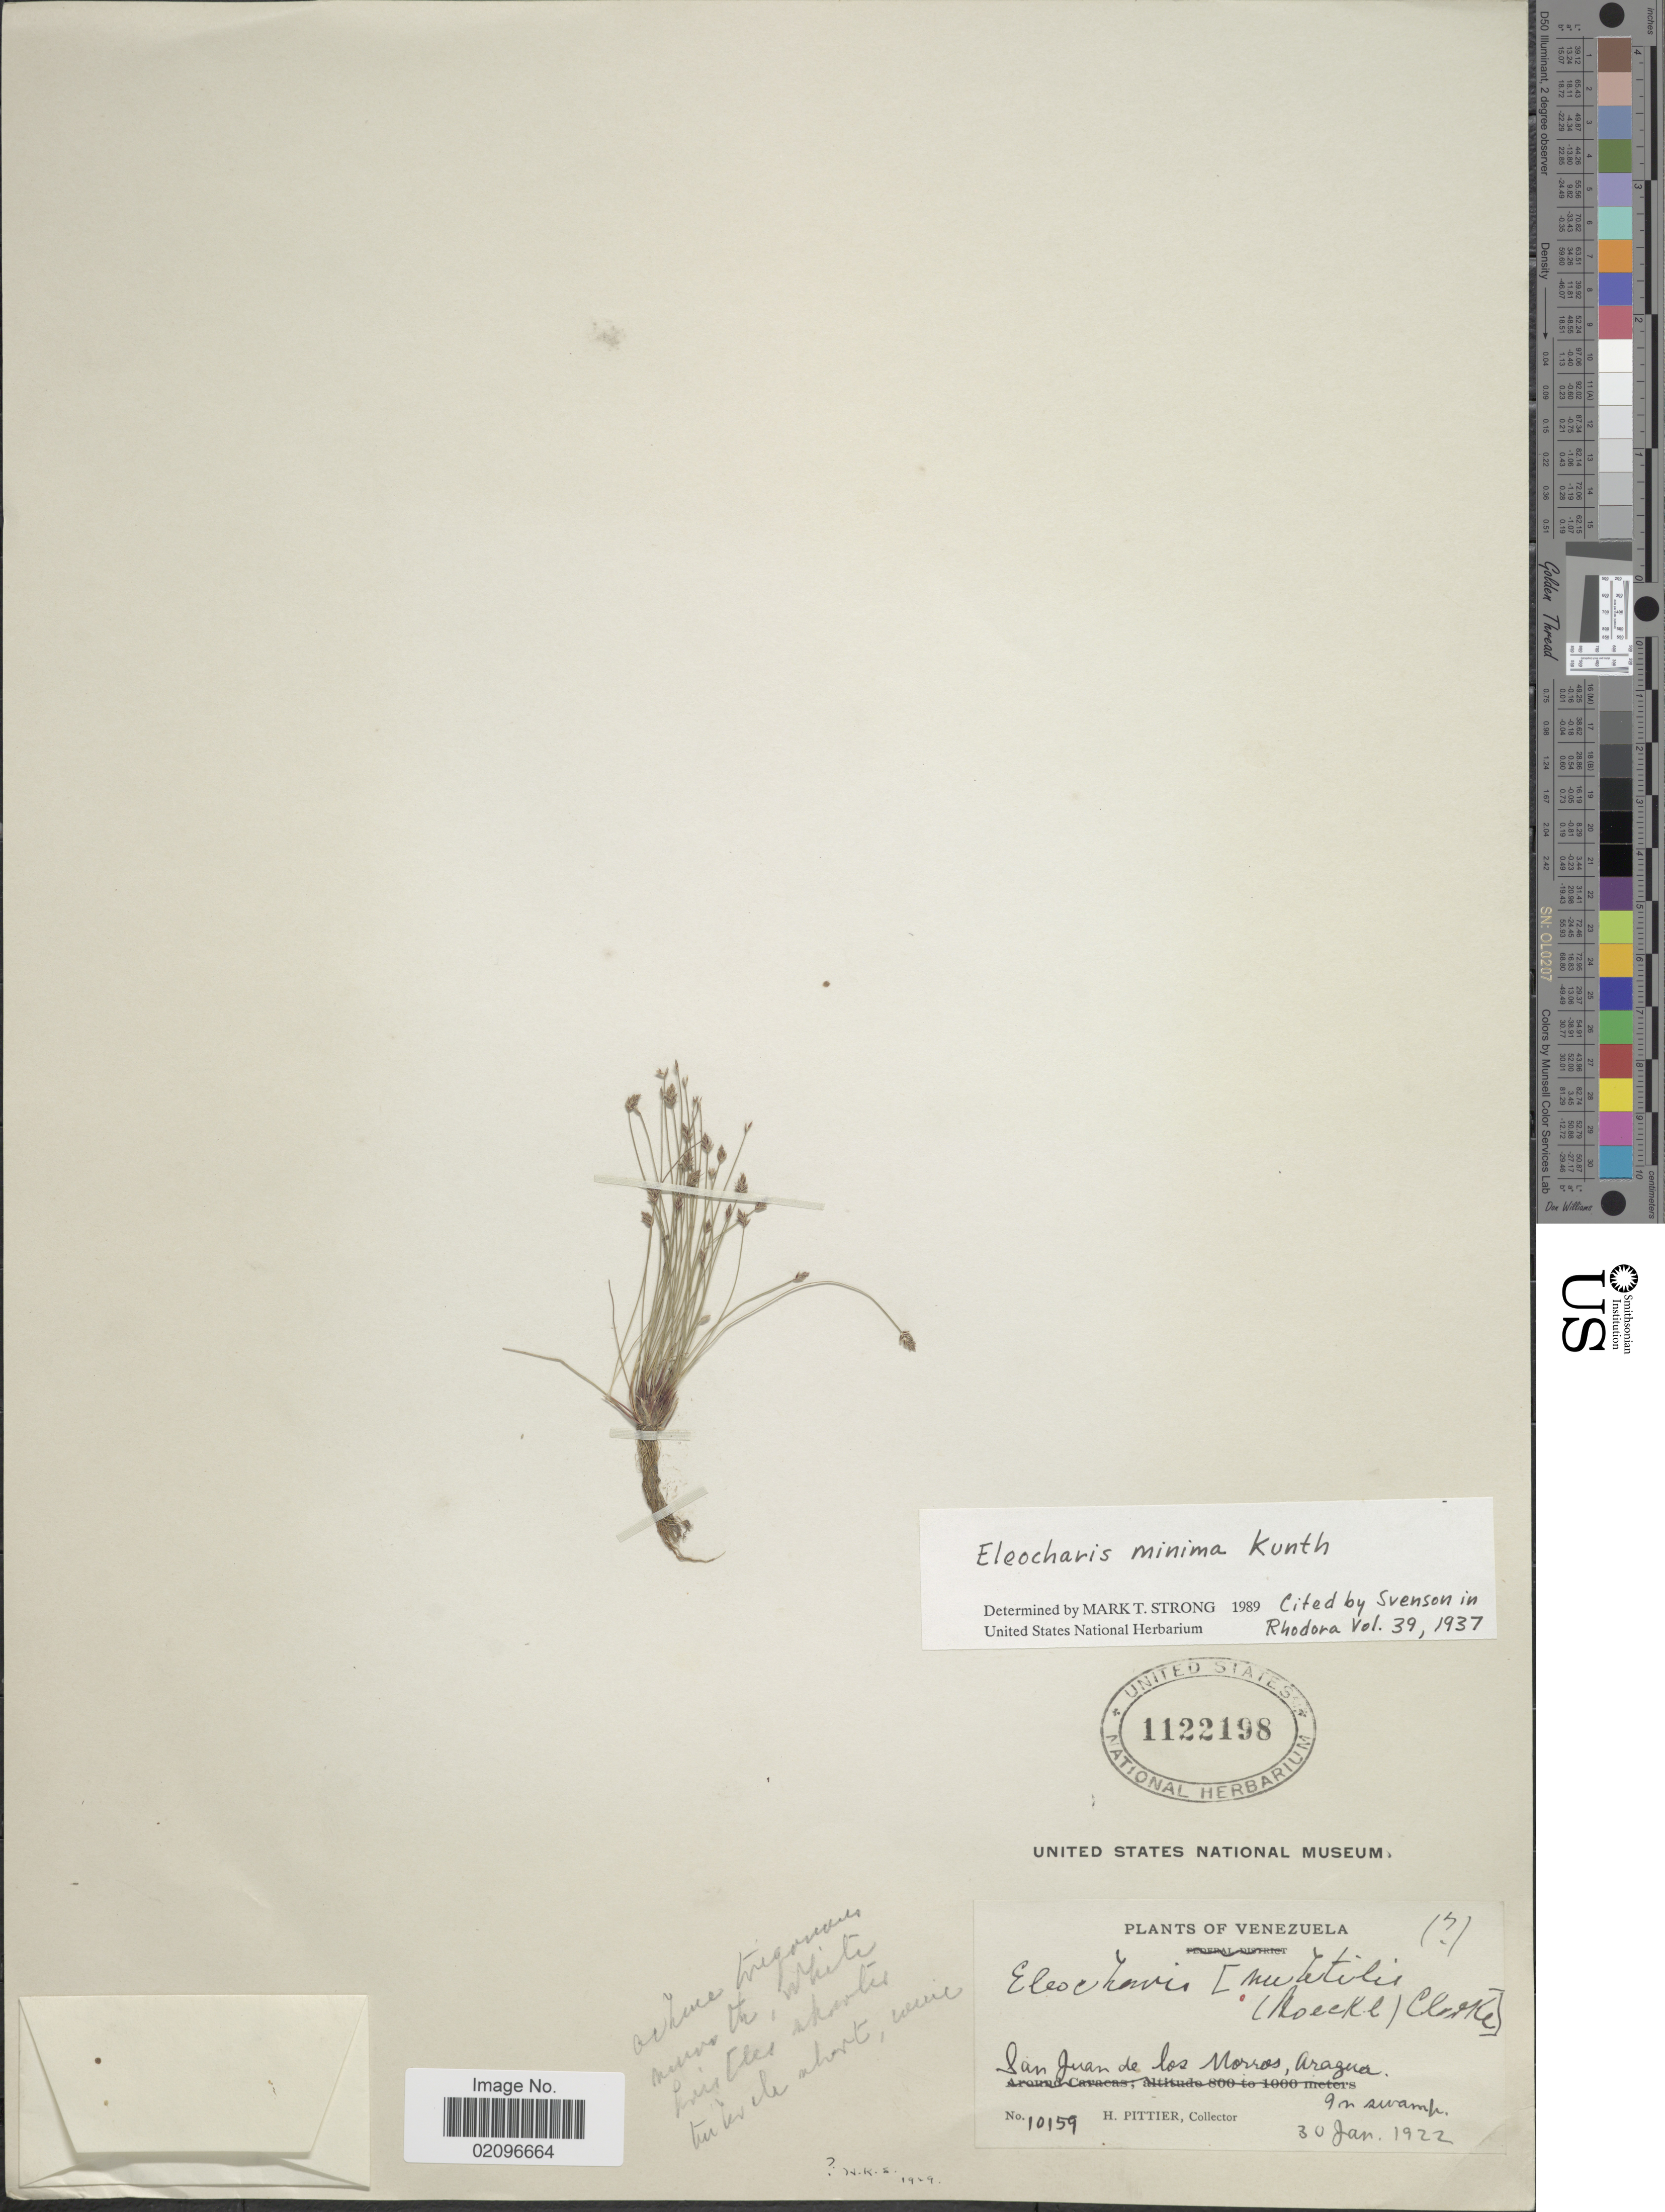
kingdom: Plantae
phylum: Tracheophyta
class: Liliopsida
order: Poales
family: Cyperaceae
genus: Eleocharis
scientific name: Eleocharis minima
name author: Kunth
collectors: H. F. Pittier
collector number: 10159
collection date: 1922-01-30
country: Venezuela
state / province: Aragua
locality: San Juan de los Morros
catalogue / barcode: US 1122198